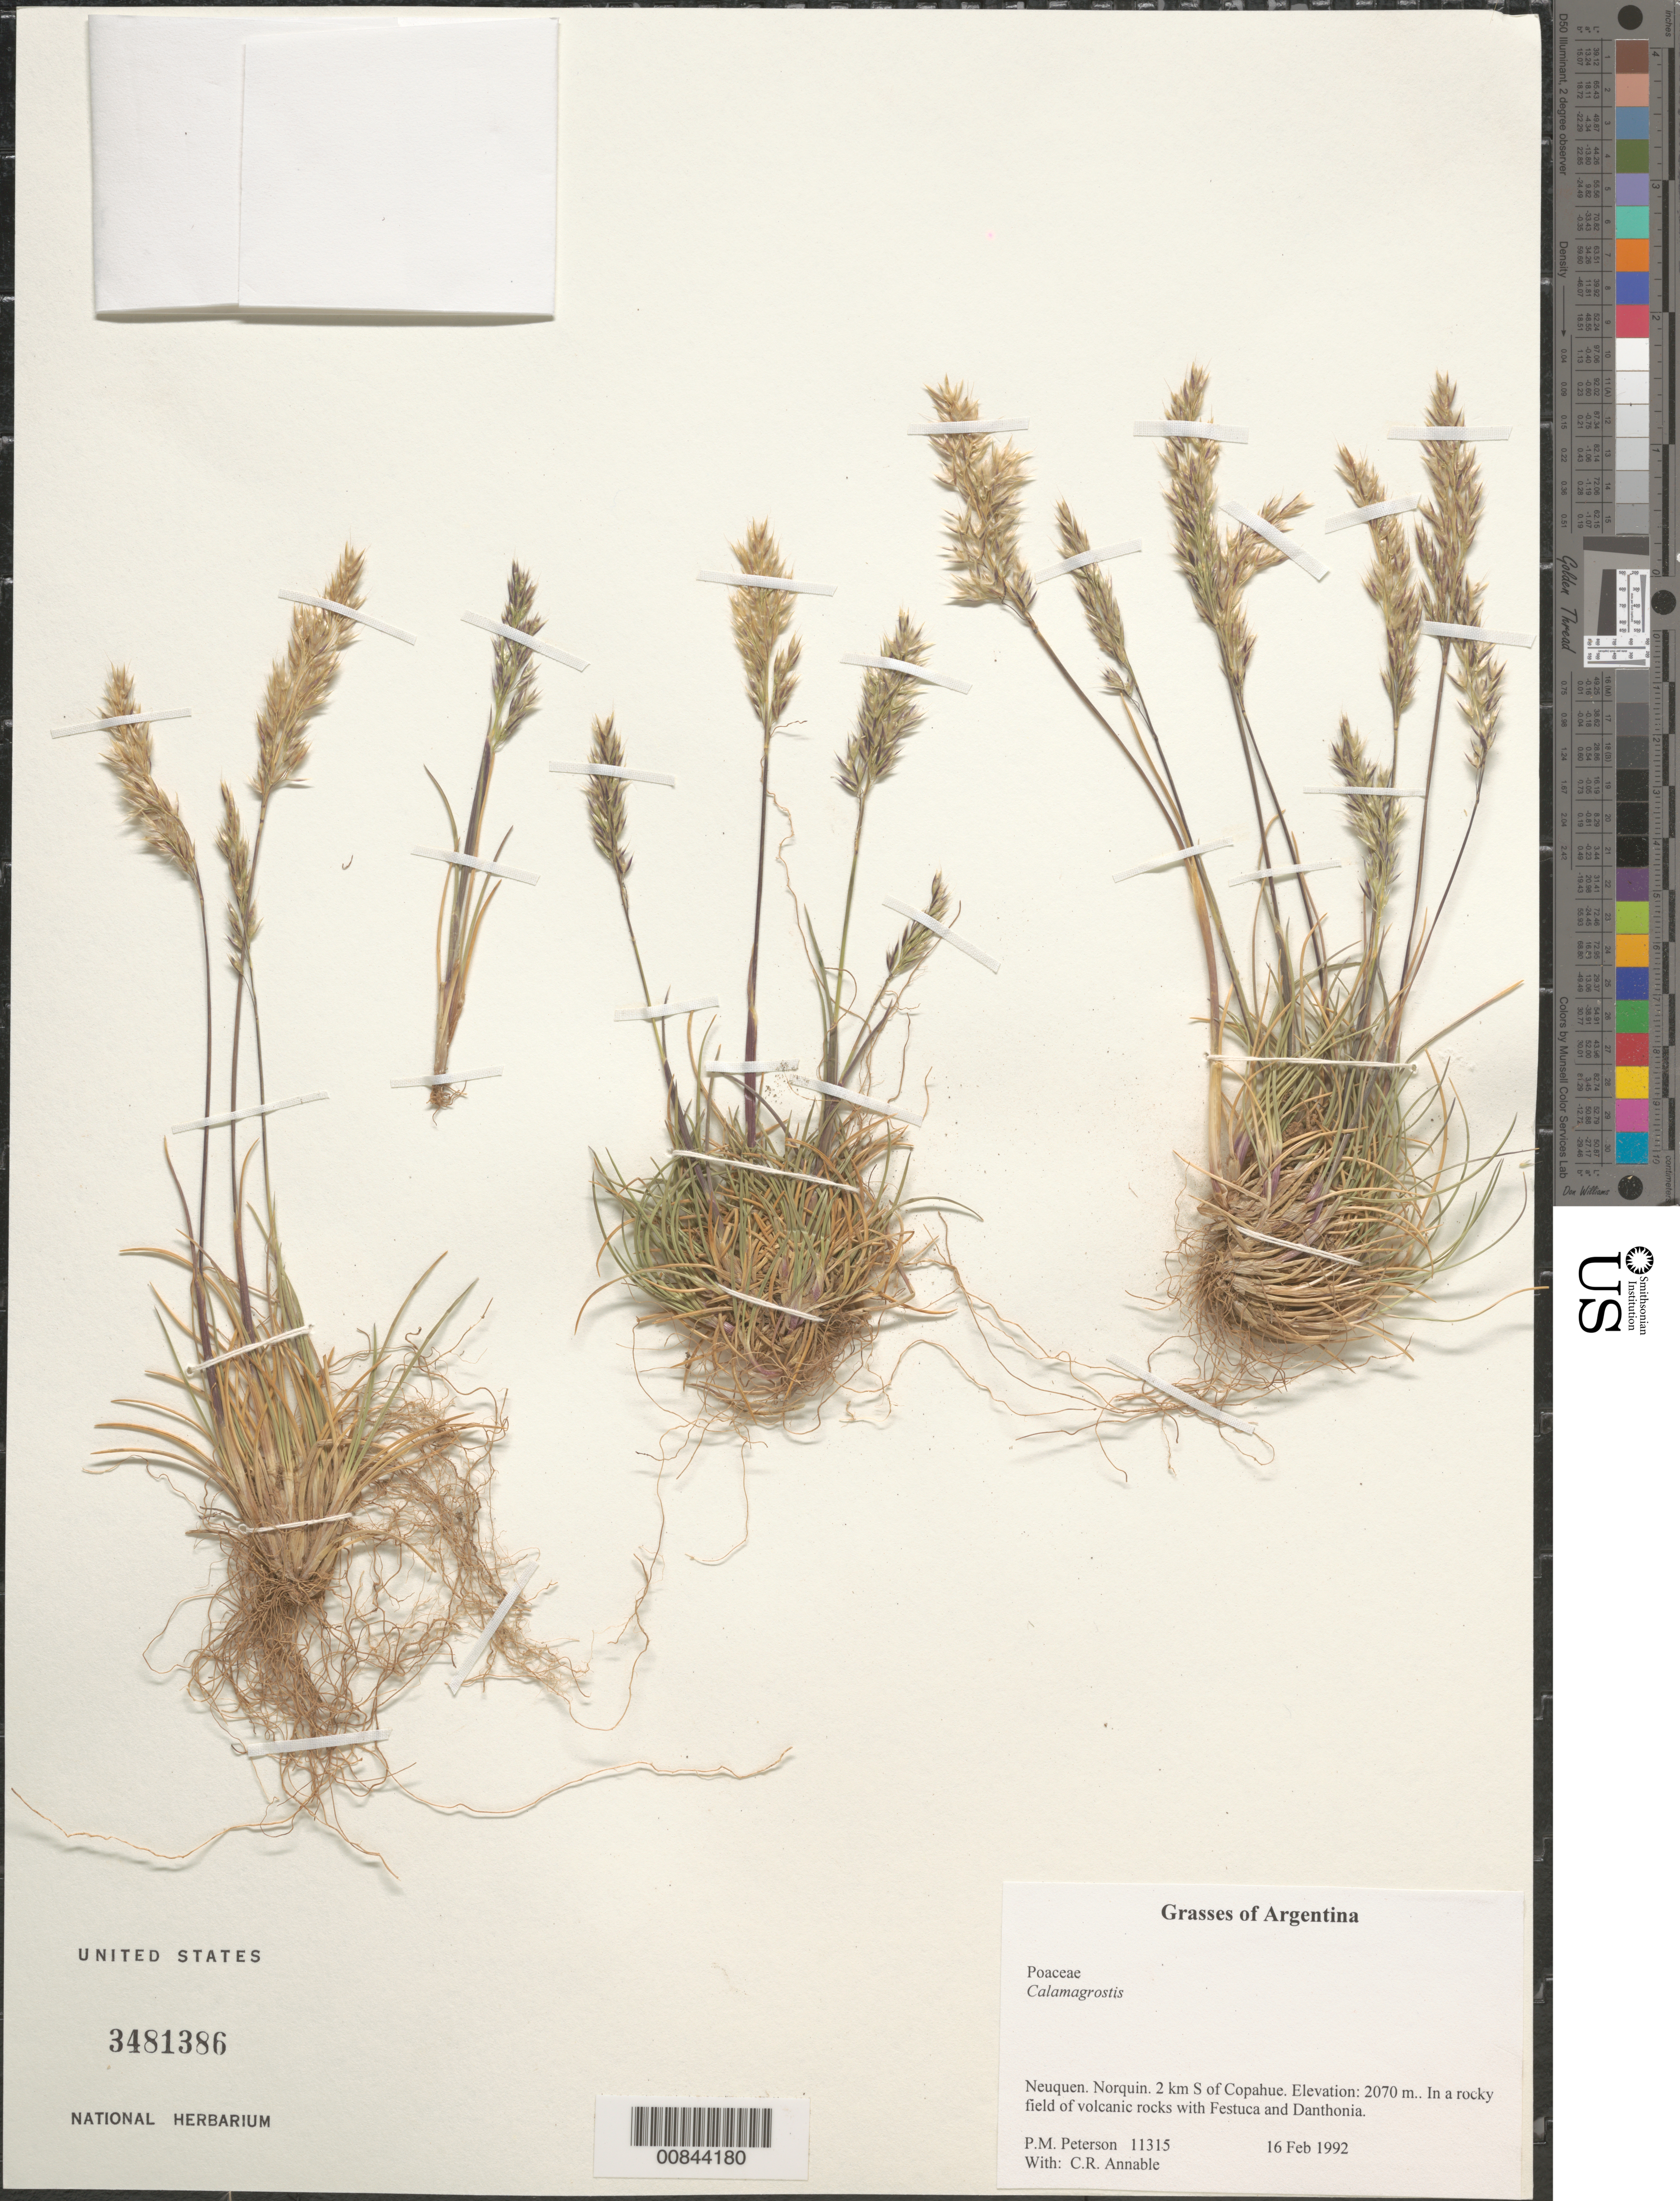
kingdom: Plantae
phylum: Tracheophyta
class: Liliopsida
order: Poales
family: Poaceae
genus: Calamagrostis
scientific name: Calamagrostis sp.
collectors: P. M. Peterson & C. R. Annable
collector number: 11315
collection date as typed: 16 Feb 1992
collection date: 1992-02-16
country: Argentina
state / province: Neuquen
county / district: Norquin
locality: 2 km S of Copahue.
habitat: In a rocky field of volcanic rocks with Festuca and Danthonia.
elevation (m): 2070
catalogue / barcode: US 3481386